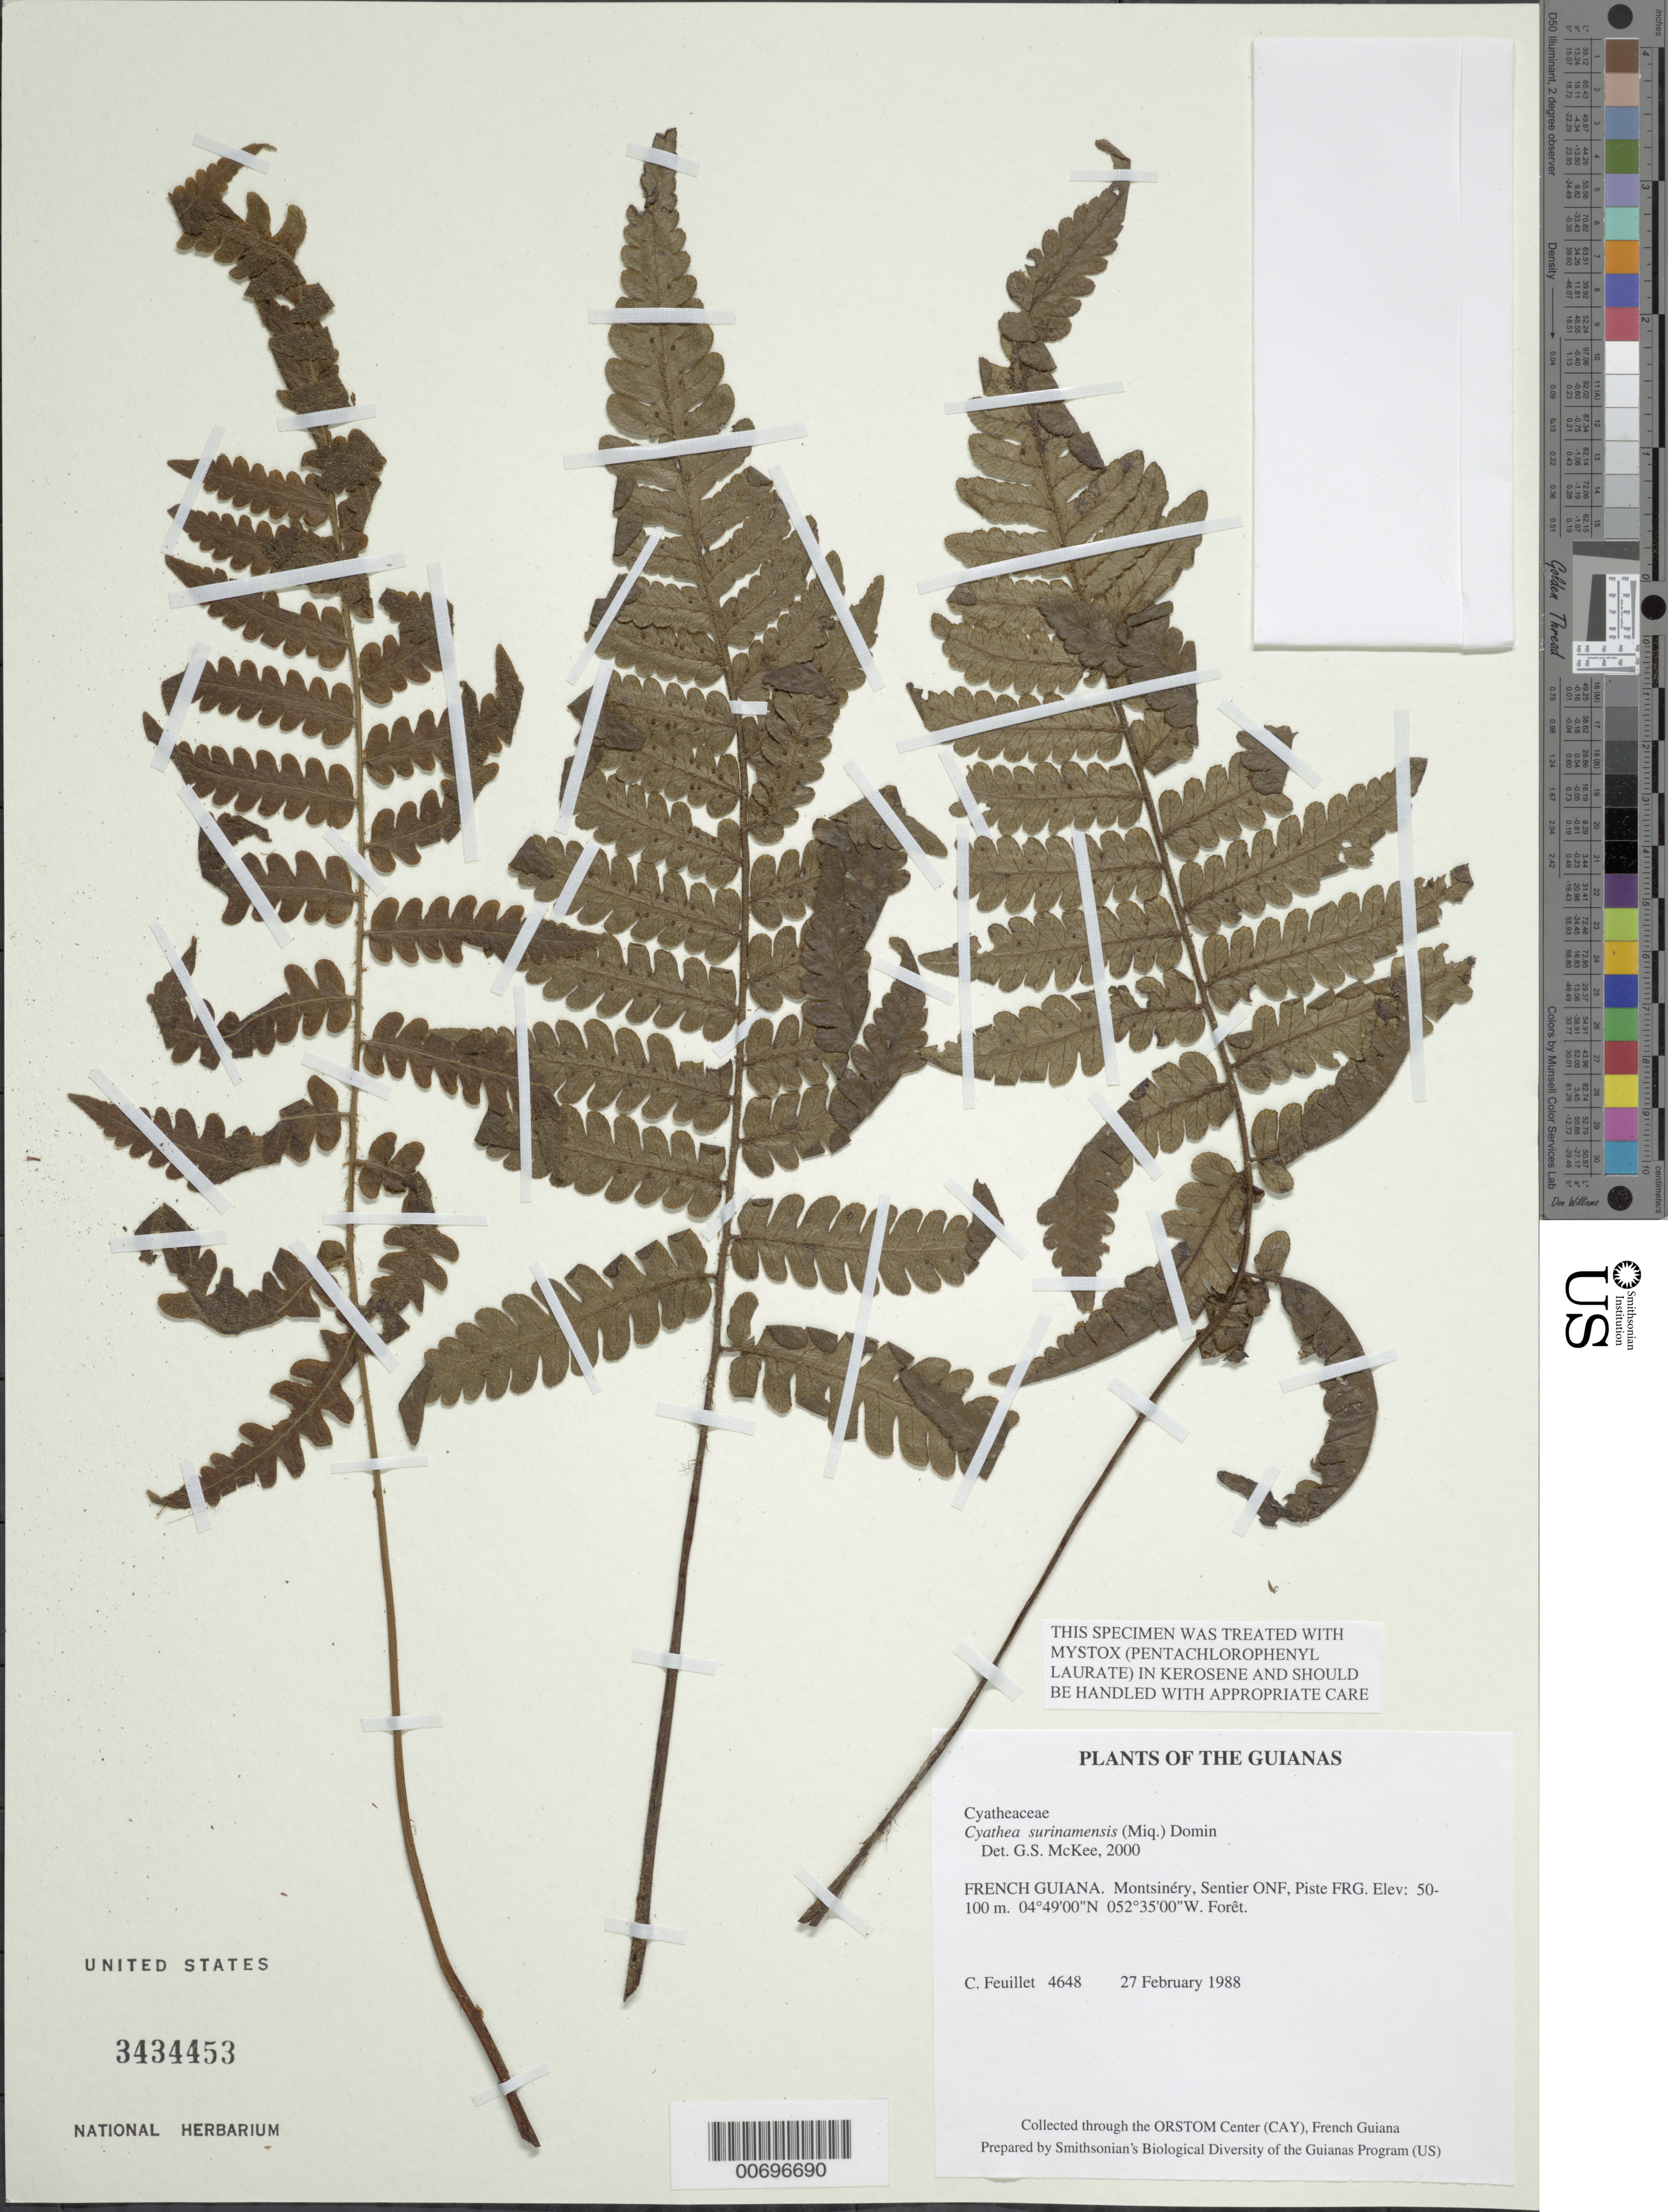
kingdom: Plantae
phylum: Tracheophyta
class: Polypodiopsida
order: Cyatheales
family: Cyatheaceae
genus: Cyathea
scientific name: Cyathea surinamensis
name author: (Miq.) Domin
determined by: McKee, G. S., (US), NMNH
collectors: C. Feuillet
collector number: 4648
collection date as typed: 27-Feb-88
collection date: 1988-02-27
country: French Guiana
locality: Montsinéry, Sentier ONF, Piste FRG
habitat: Forêt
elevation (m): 50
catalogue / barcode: US 3434453